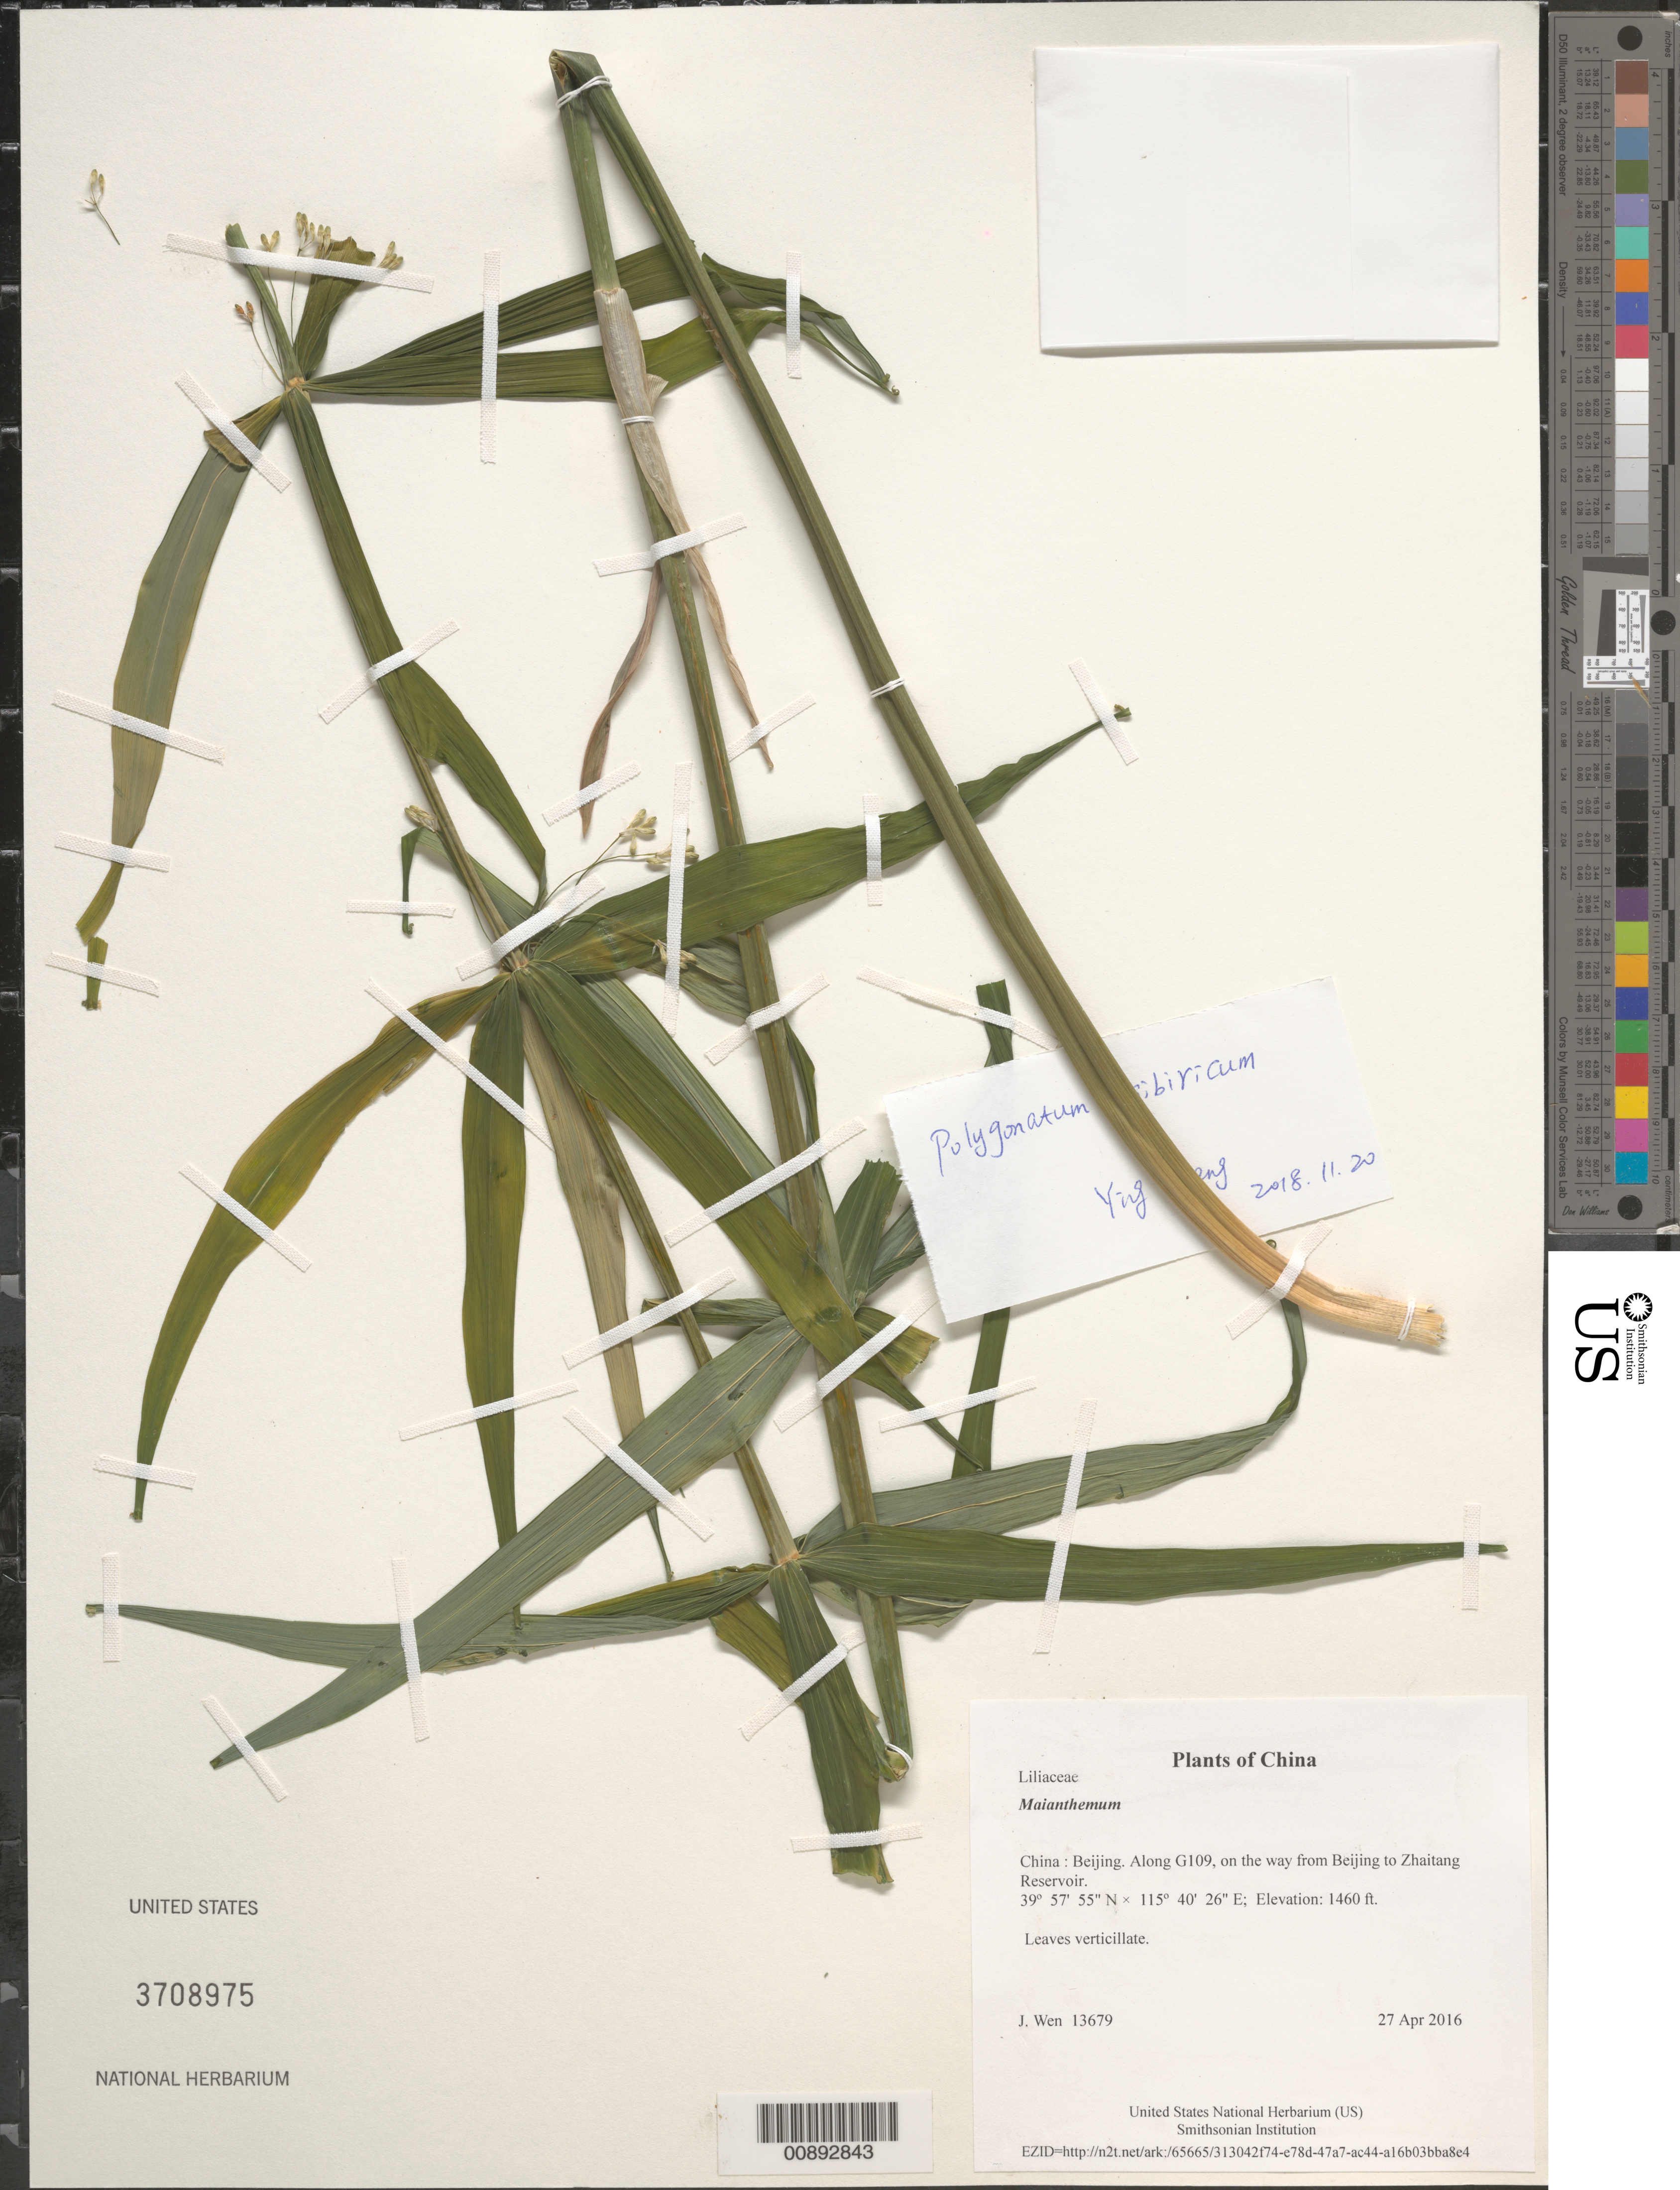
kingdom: Plantae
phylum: Tracheophyta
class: Liliopsida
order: Asparagales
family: Asparagaceae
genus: Maianthemum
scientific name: Maianthemum sp.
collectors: J. Wen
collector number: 13679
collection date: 2016-04-27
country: China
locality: Beijing. Along G109, on the way from Beijing to Zhaitang Reservoir.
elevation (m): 445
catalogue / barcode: US 3708975